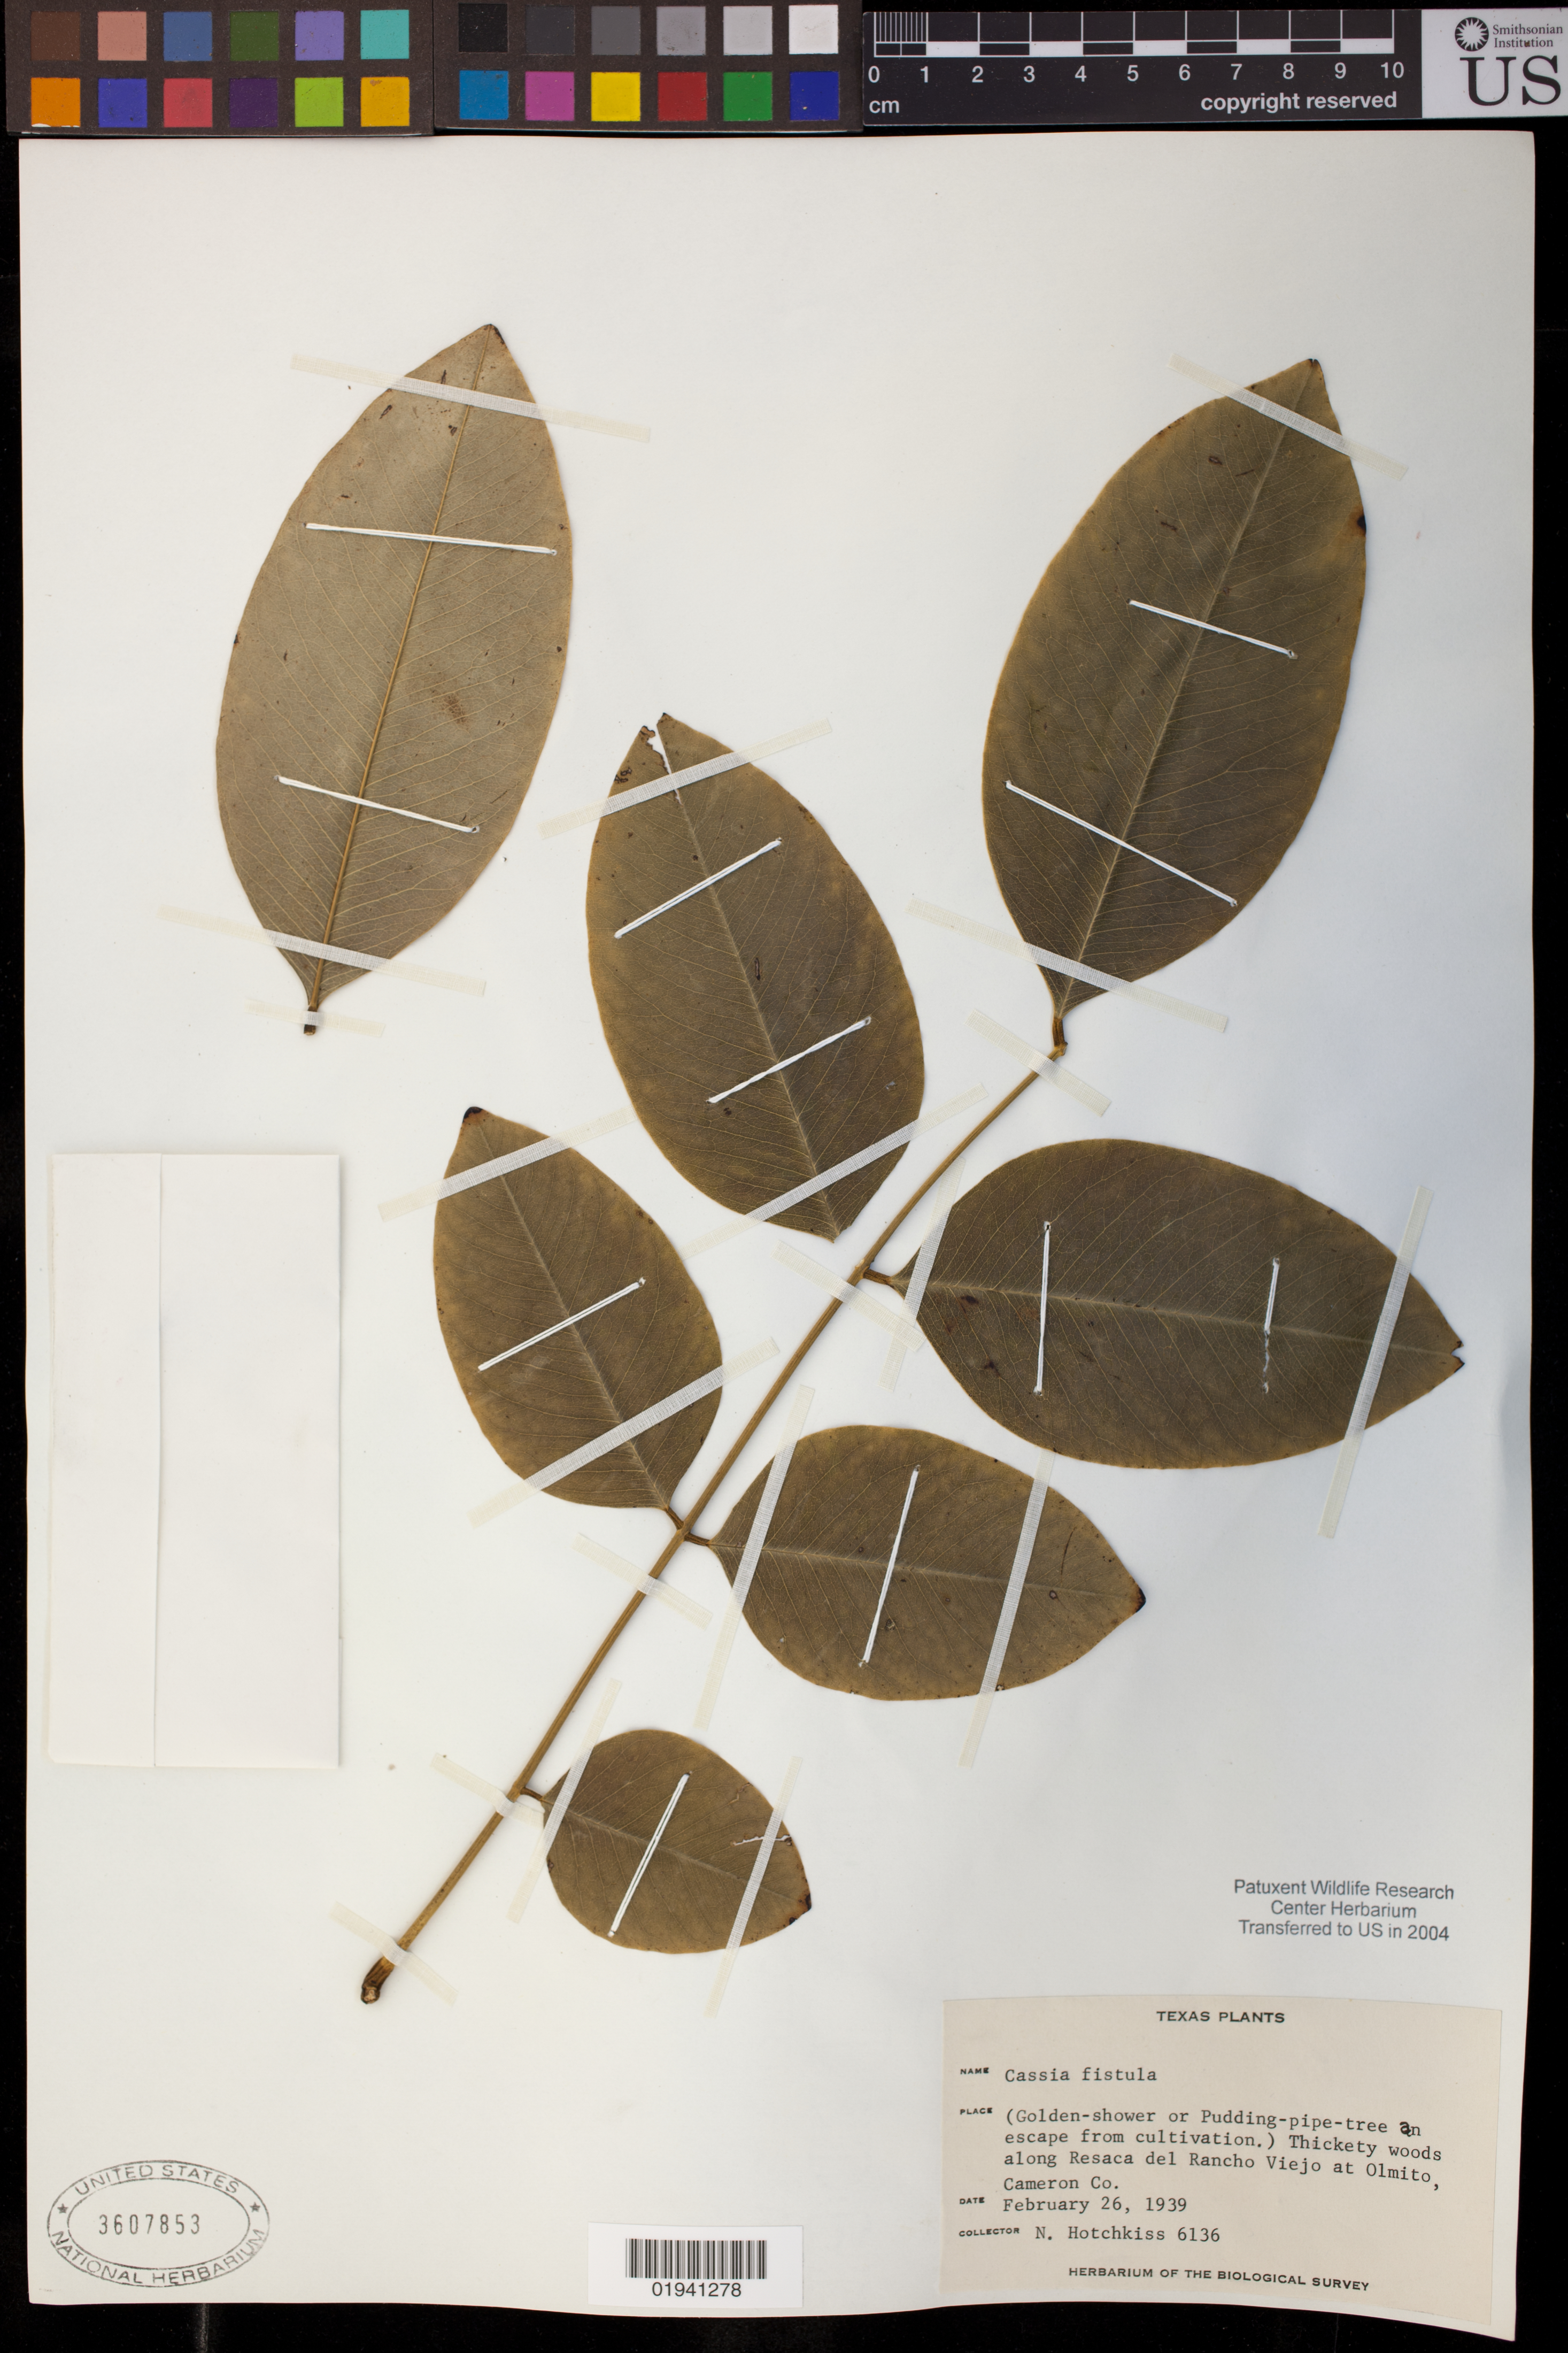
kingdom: Plantae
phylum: Tracheophyta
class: Magnoliopsida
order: Fabales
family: Fabaceae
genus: Cassia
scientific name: Cassia fistula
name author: L.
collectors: N. Hotchkiss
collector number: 6136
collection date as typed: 26 Feb 1939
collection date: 1939-02-26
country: United States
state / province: Texas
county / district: Cameron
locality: Resaca del Rancho Viejo at Olmito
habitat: thickety woods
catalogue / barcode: US 3607853